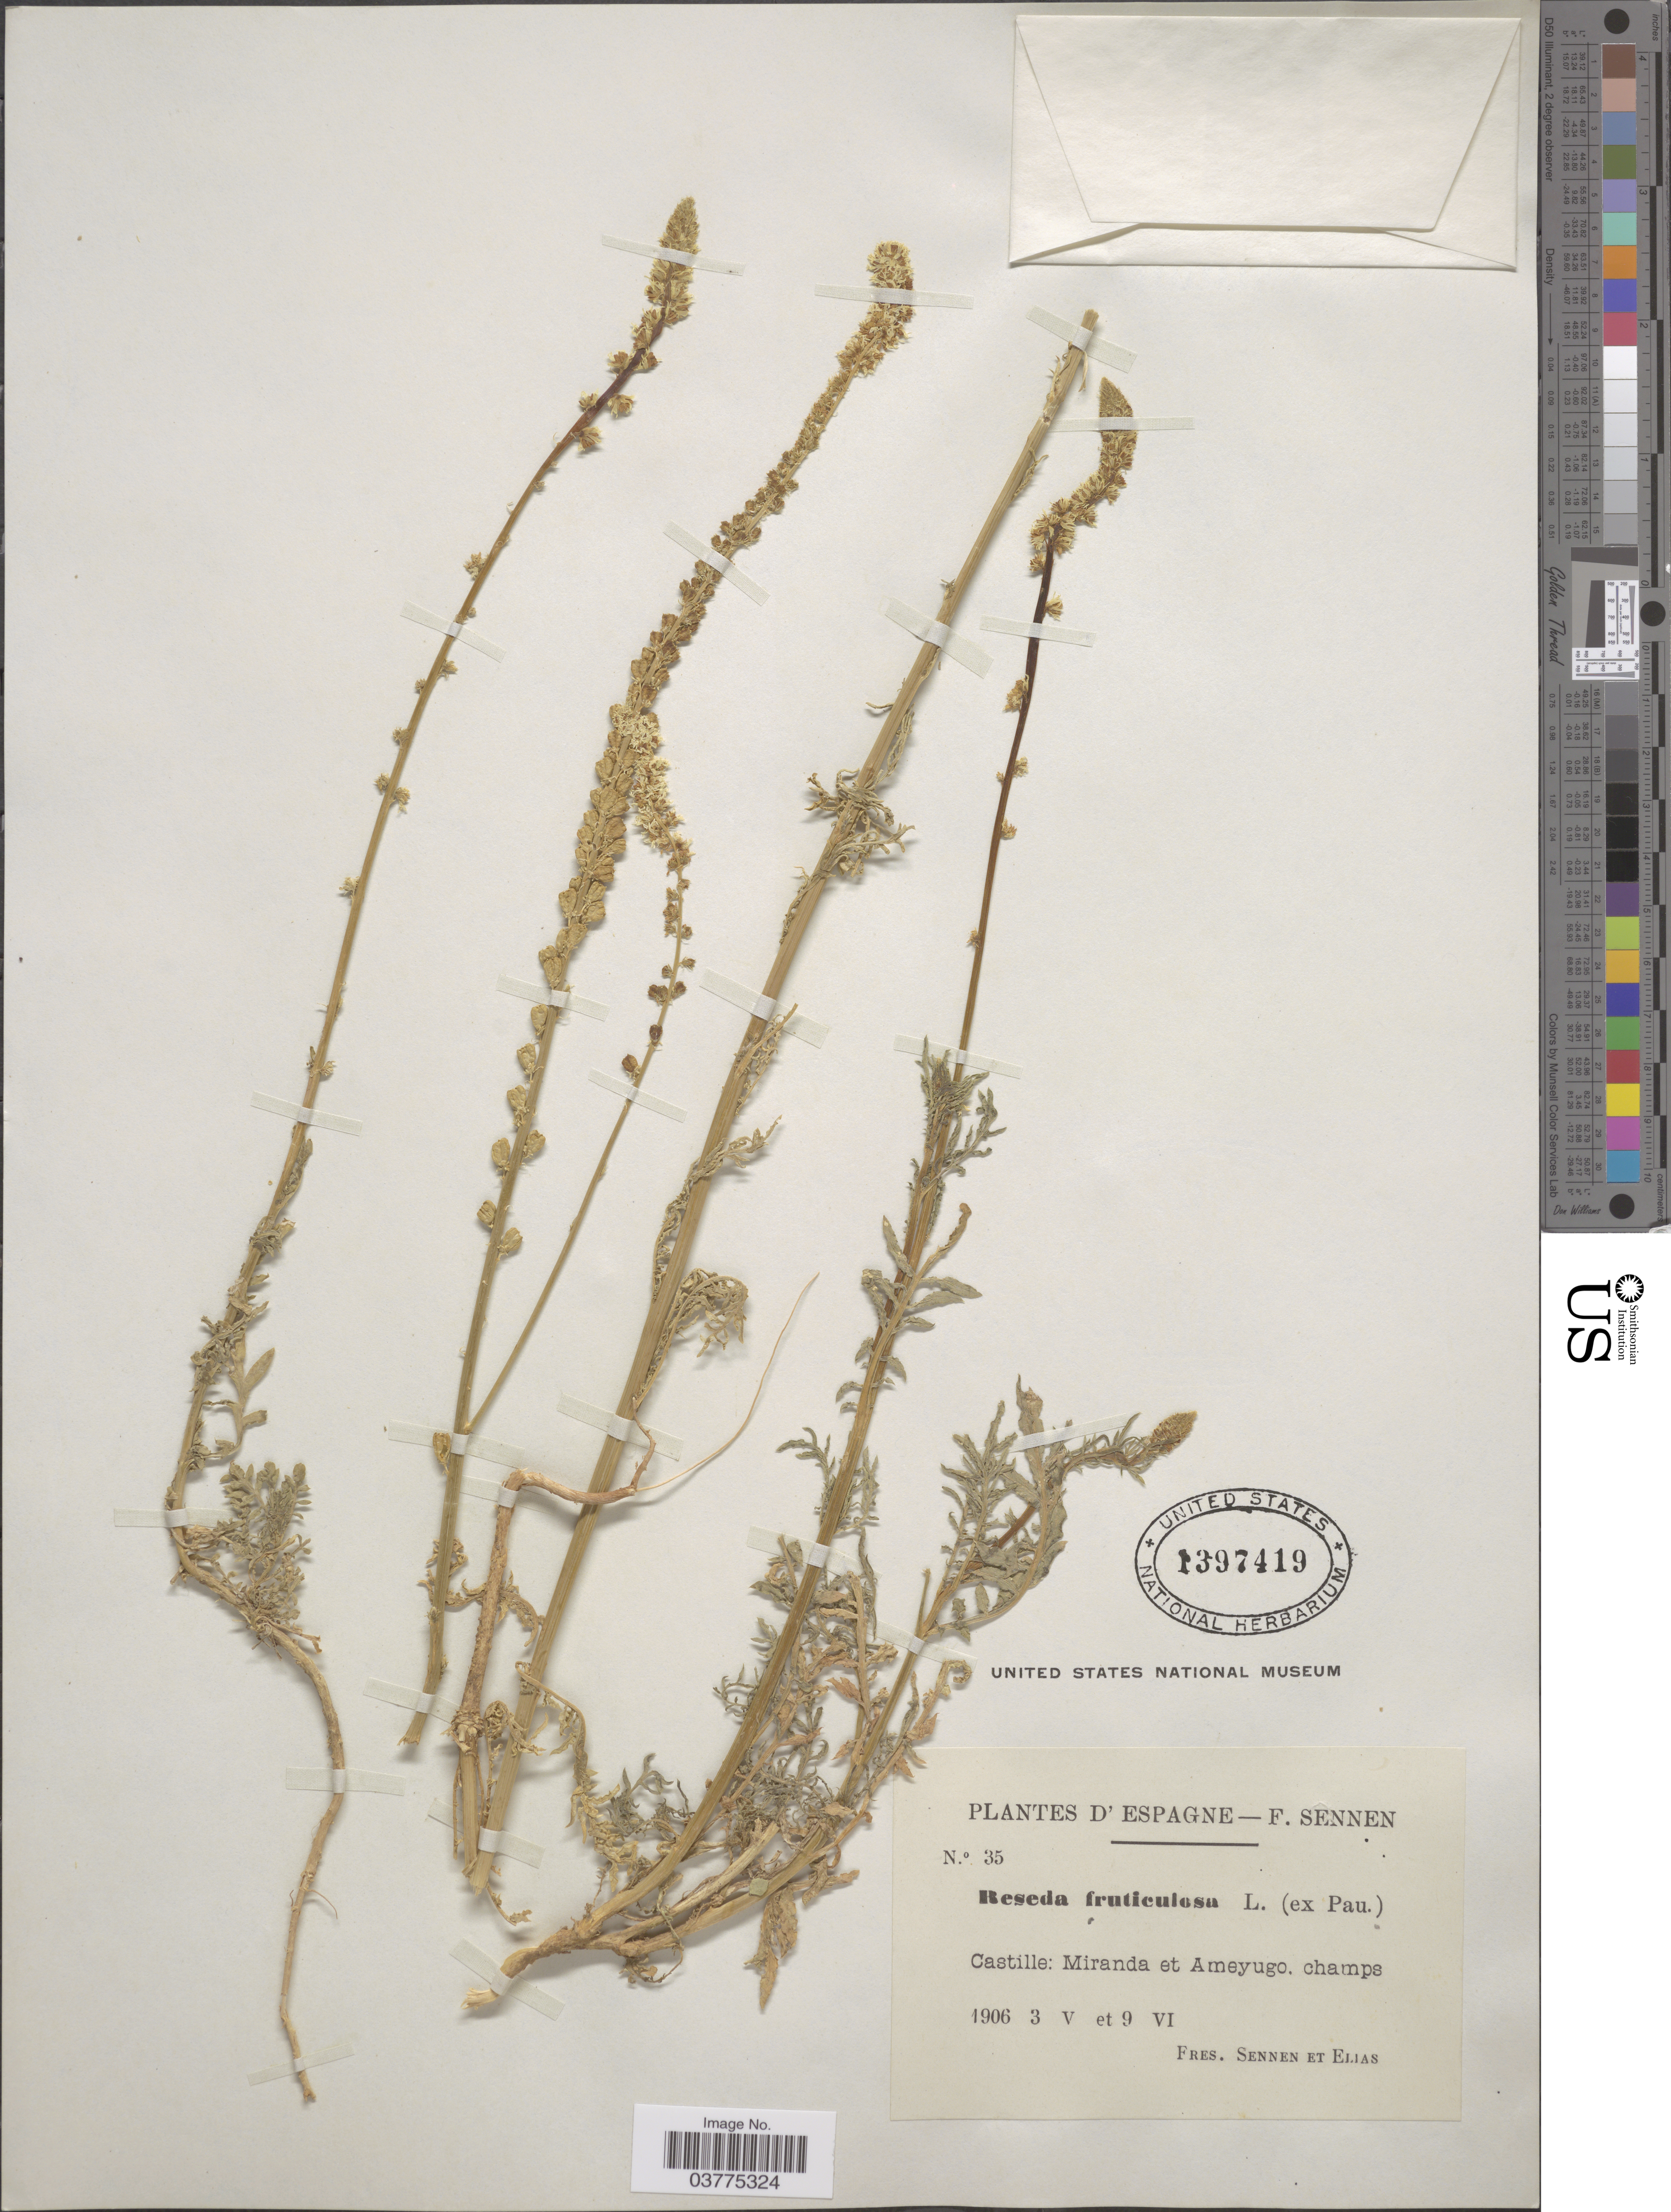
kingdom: Plantae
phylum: Tracheophyta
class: Magnoliopsida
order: Brassicales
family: Resedaceae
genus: Reseda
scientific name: Reseda fruticulosa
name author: L.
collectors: E. Sennen & Bro. Elias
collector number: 35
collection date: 1906-05-03/1906-06-09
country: Spain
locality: D' Espagne. Castille: Miranda et Ameyugo, champs.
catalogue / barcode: US 1397419